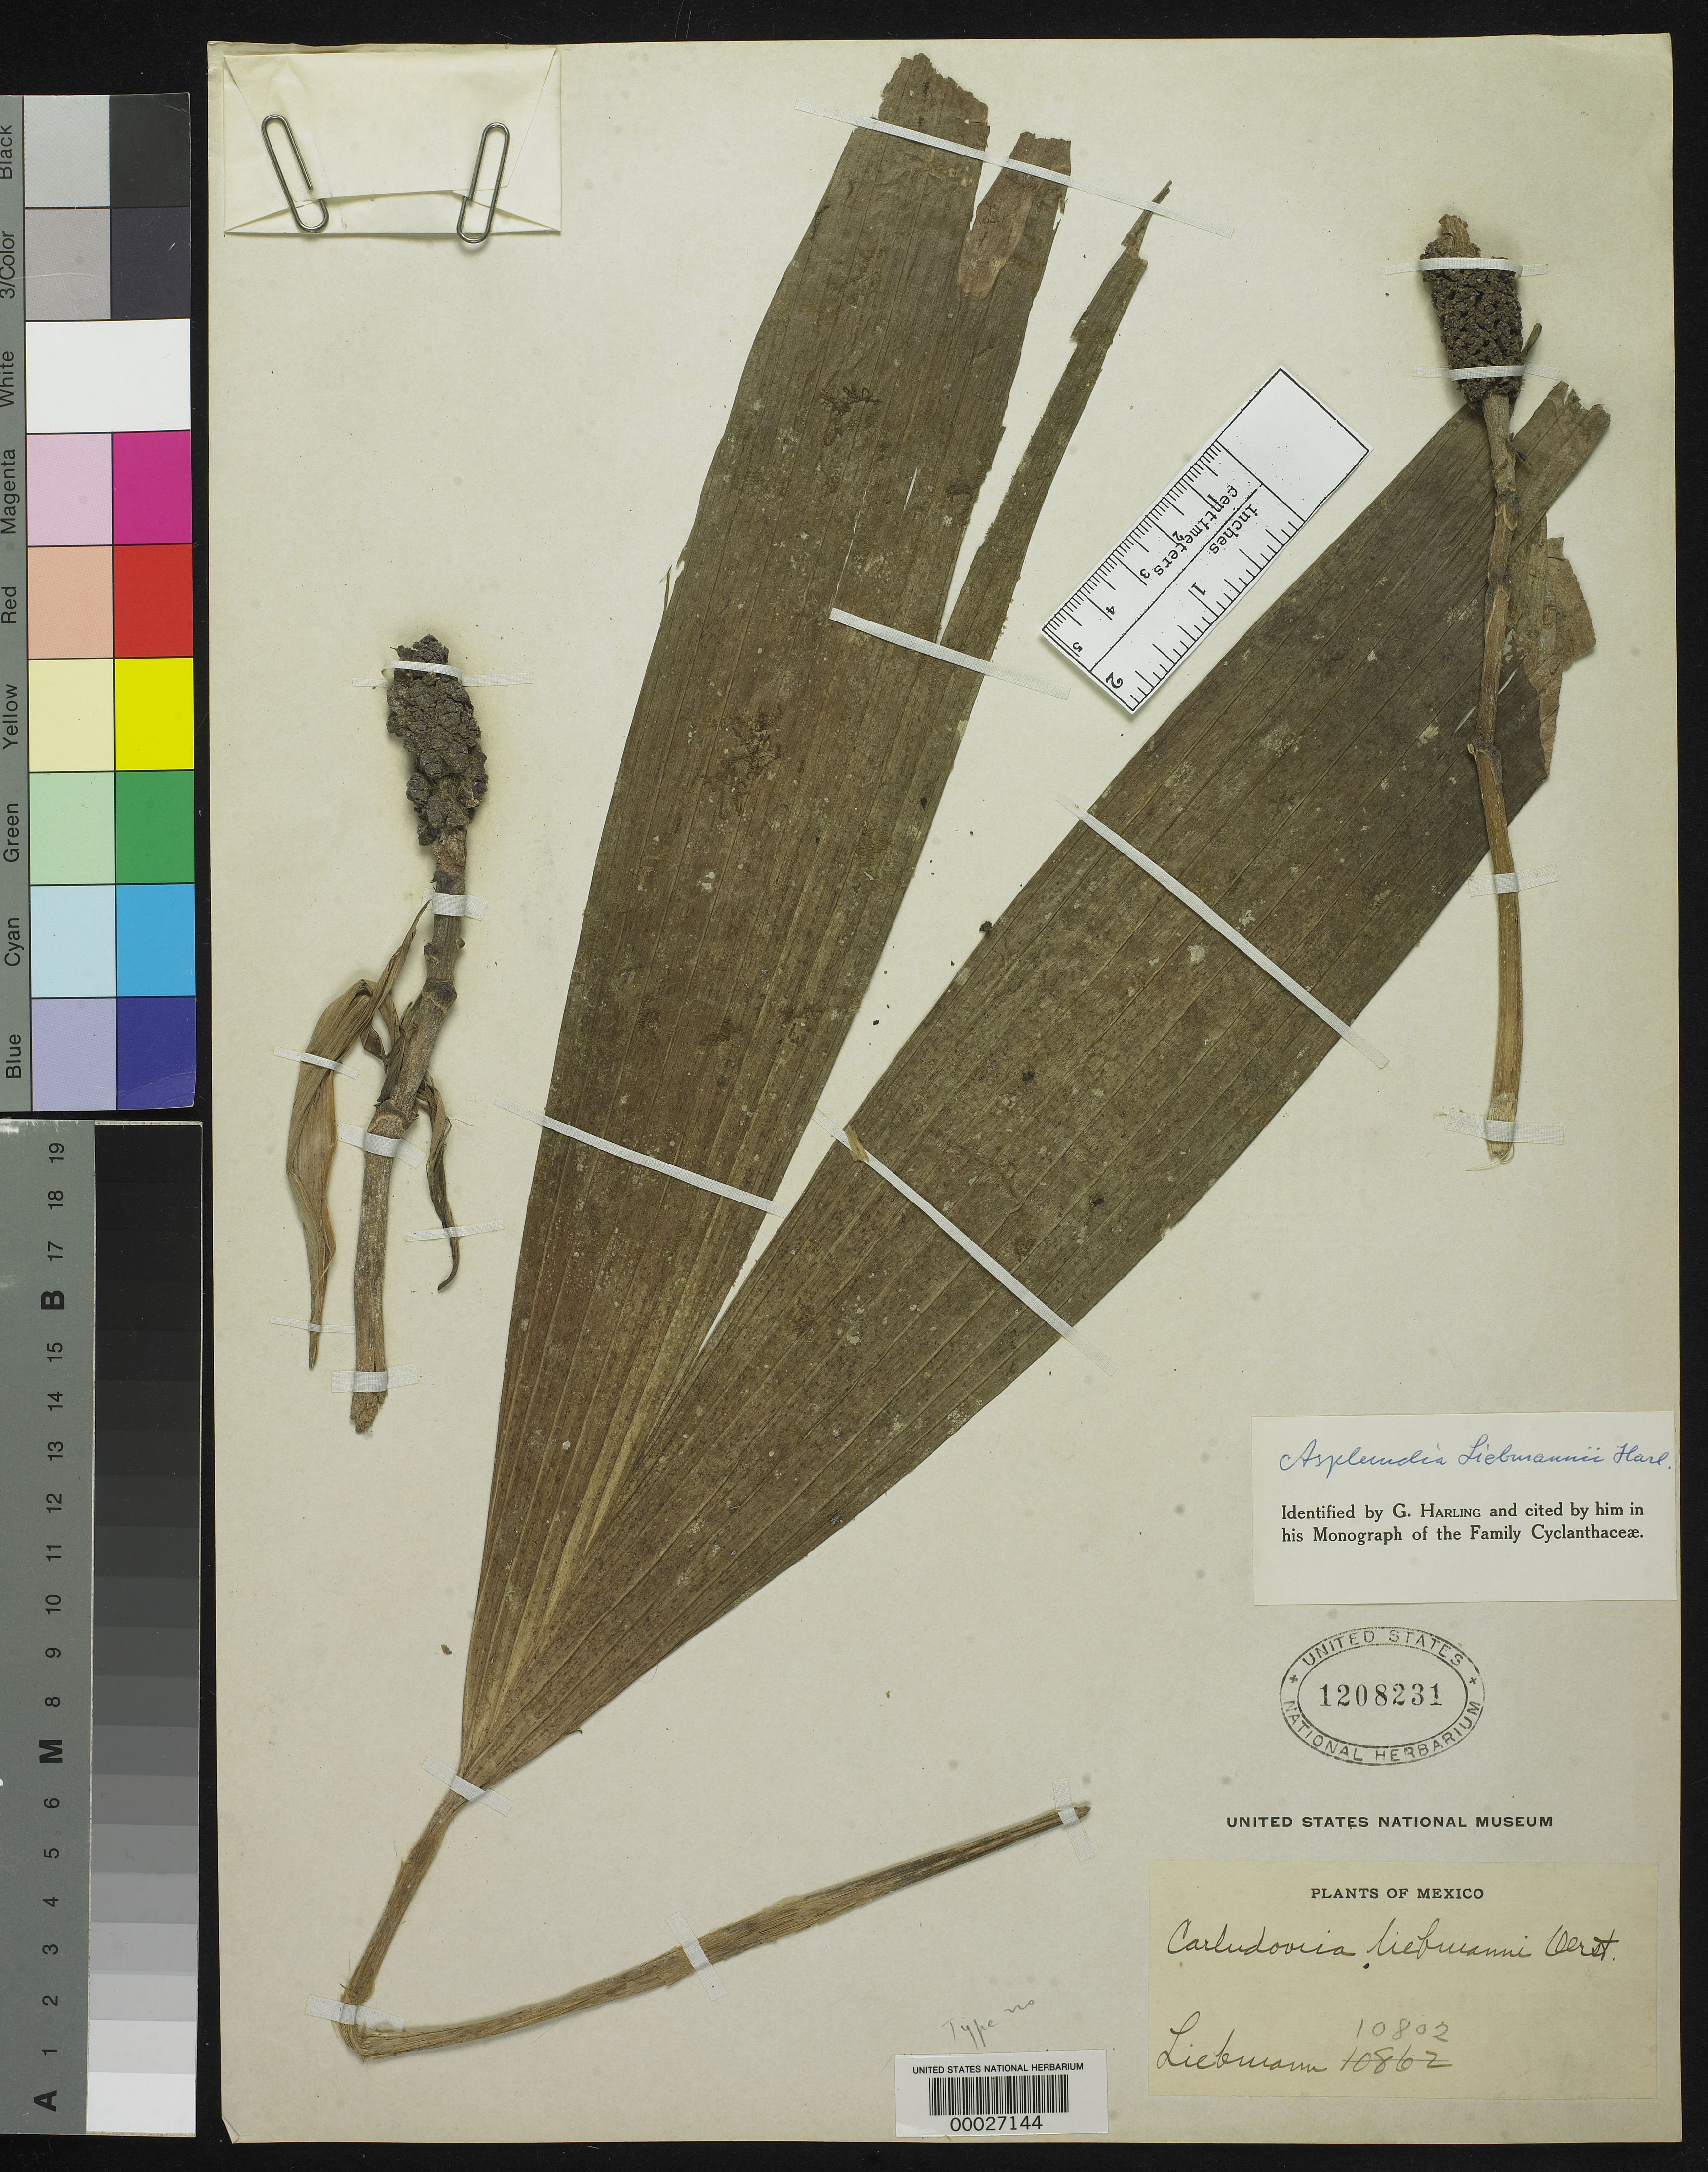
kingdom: Plantae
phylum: Tracheophyta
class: Liliopsida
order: Pandanales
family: Cyclanthaceae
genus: Asplundia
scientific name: Asplundia liebmannii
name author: Harling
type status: Isotype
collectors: F. M. Liebmann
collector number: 10802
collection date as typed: May 1841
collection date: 1841-05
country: Mexico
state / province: Oaxaca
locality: Hacienda de Jovo.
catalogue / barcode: US 1208231